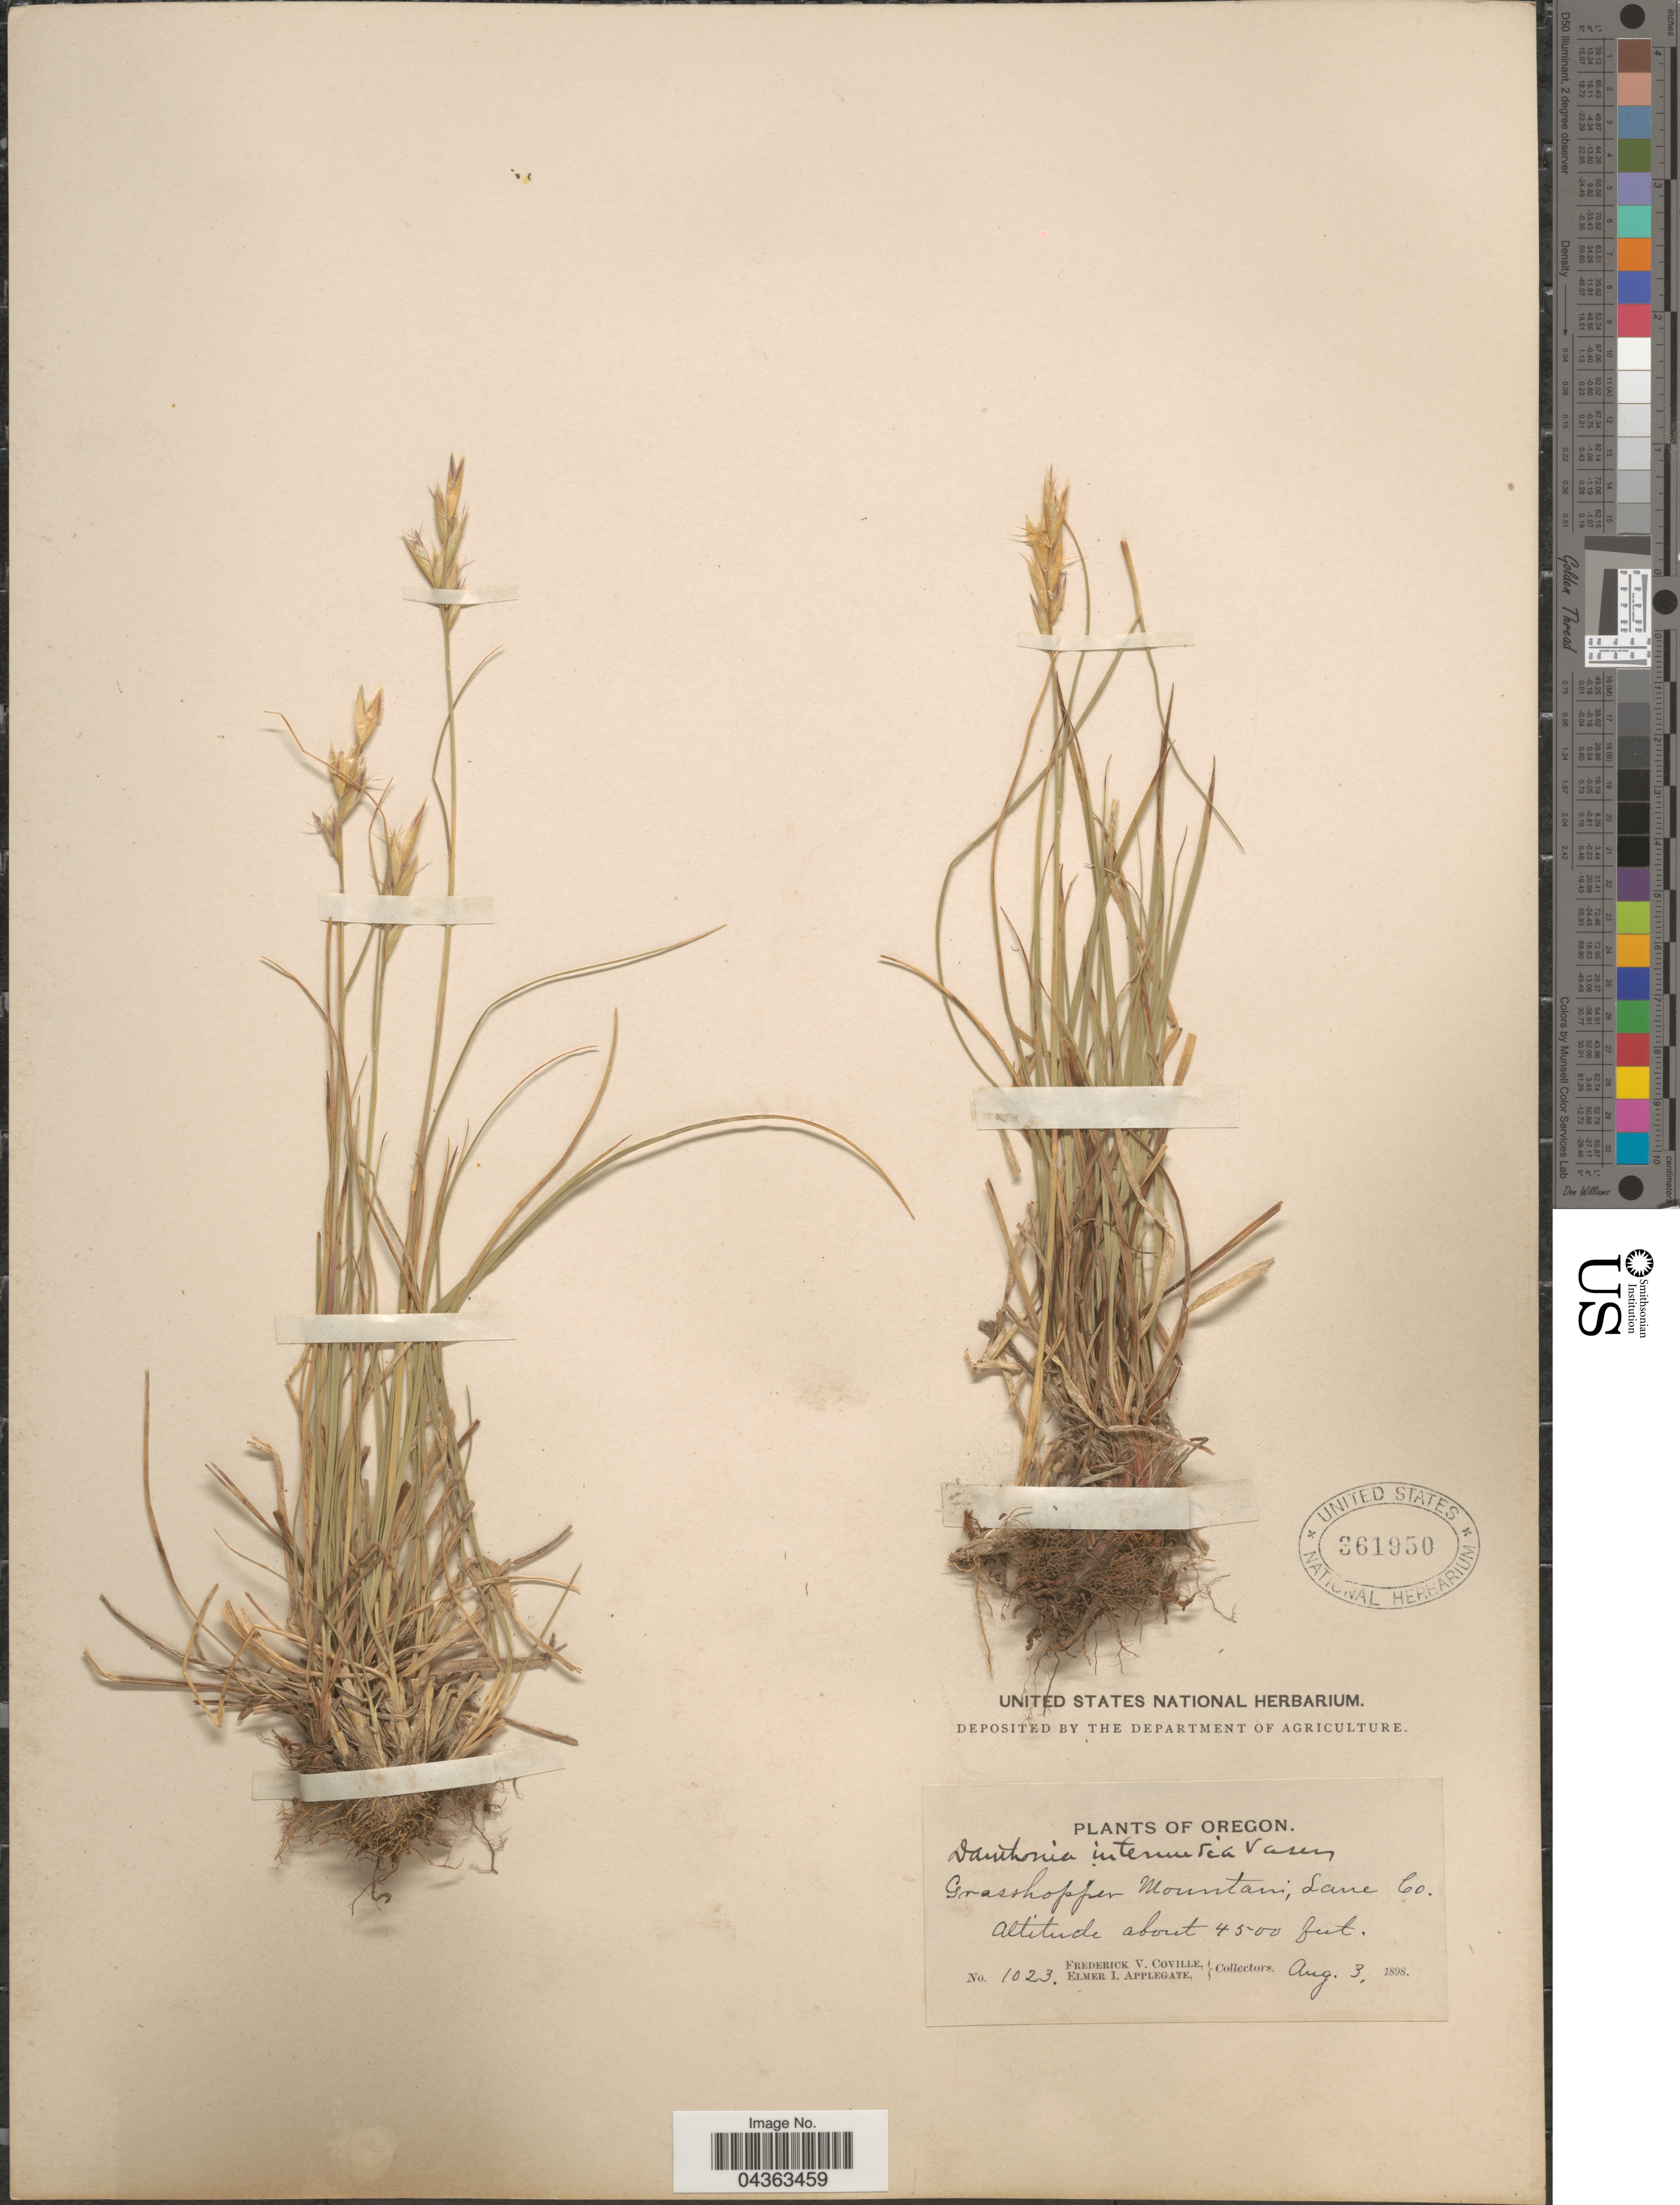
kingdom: Plantae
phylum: Tracheophyta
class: Liliopsida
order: Poales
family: Poaceae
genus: Danthonia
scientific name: Danthonia intermedia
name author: Vasey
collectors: F. V. Coville & E. I. Applegate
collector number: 1023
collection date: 1898-08-03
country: United States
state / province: Oregon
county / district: Lane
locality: Grasshopper Mountain: Lane Co.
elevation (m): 1372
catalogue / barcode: US 361950